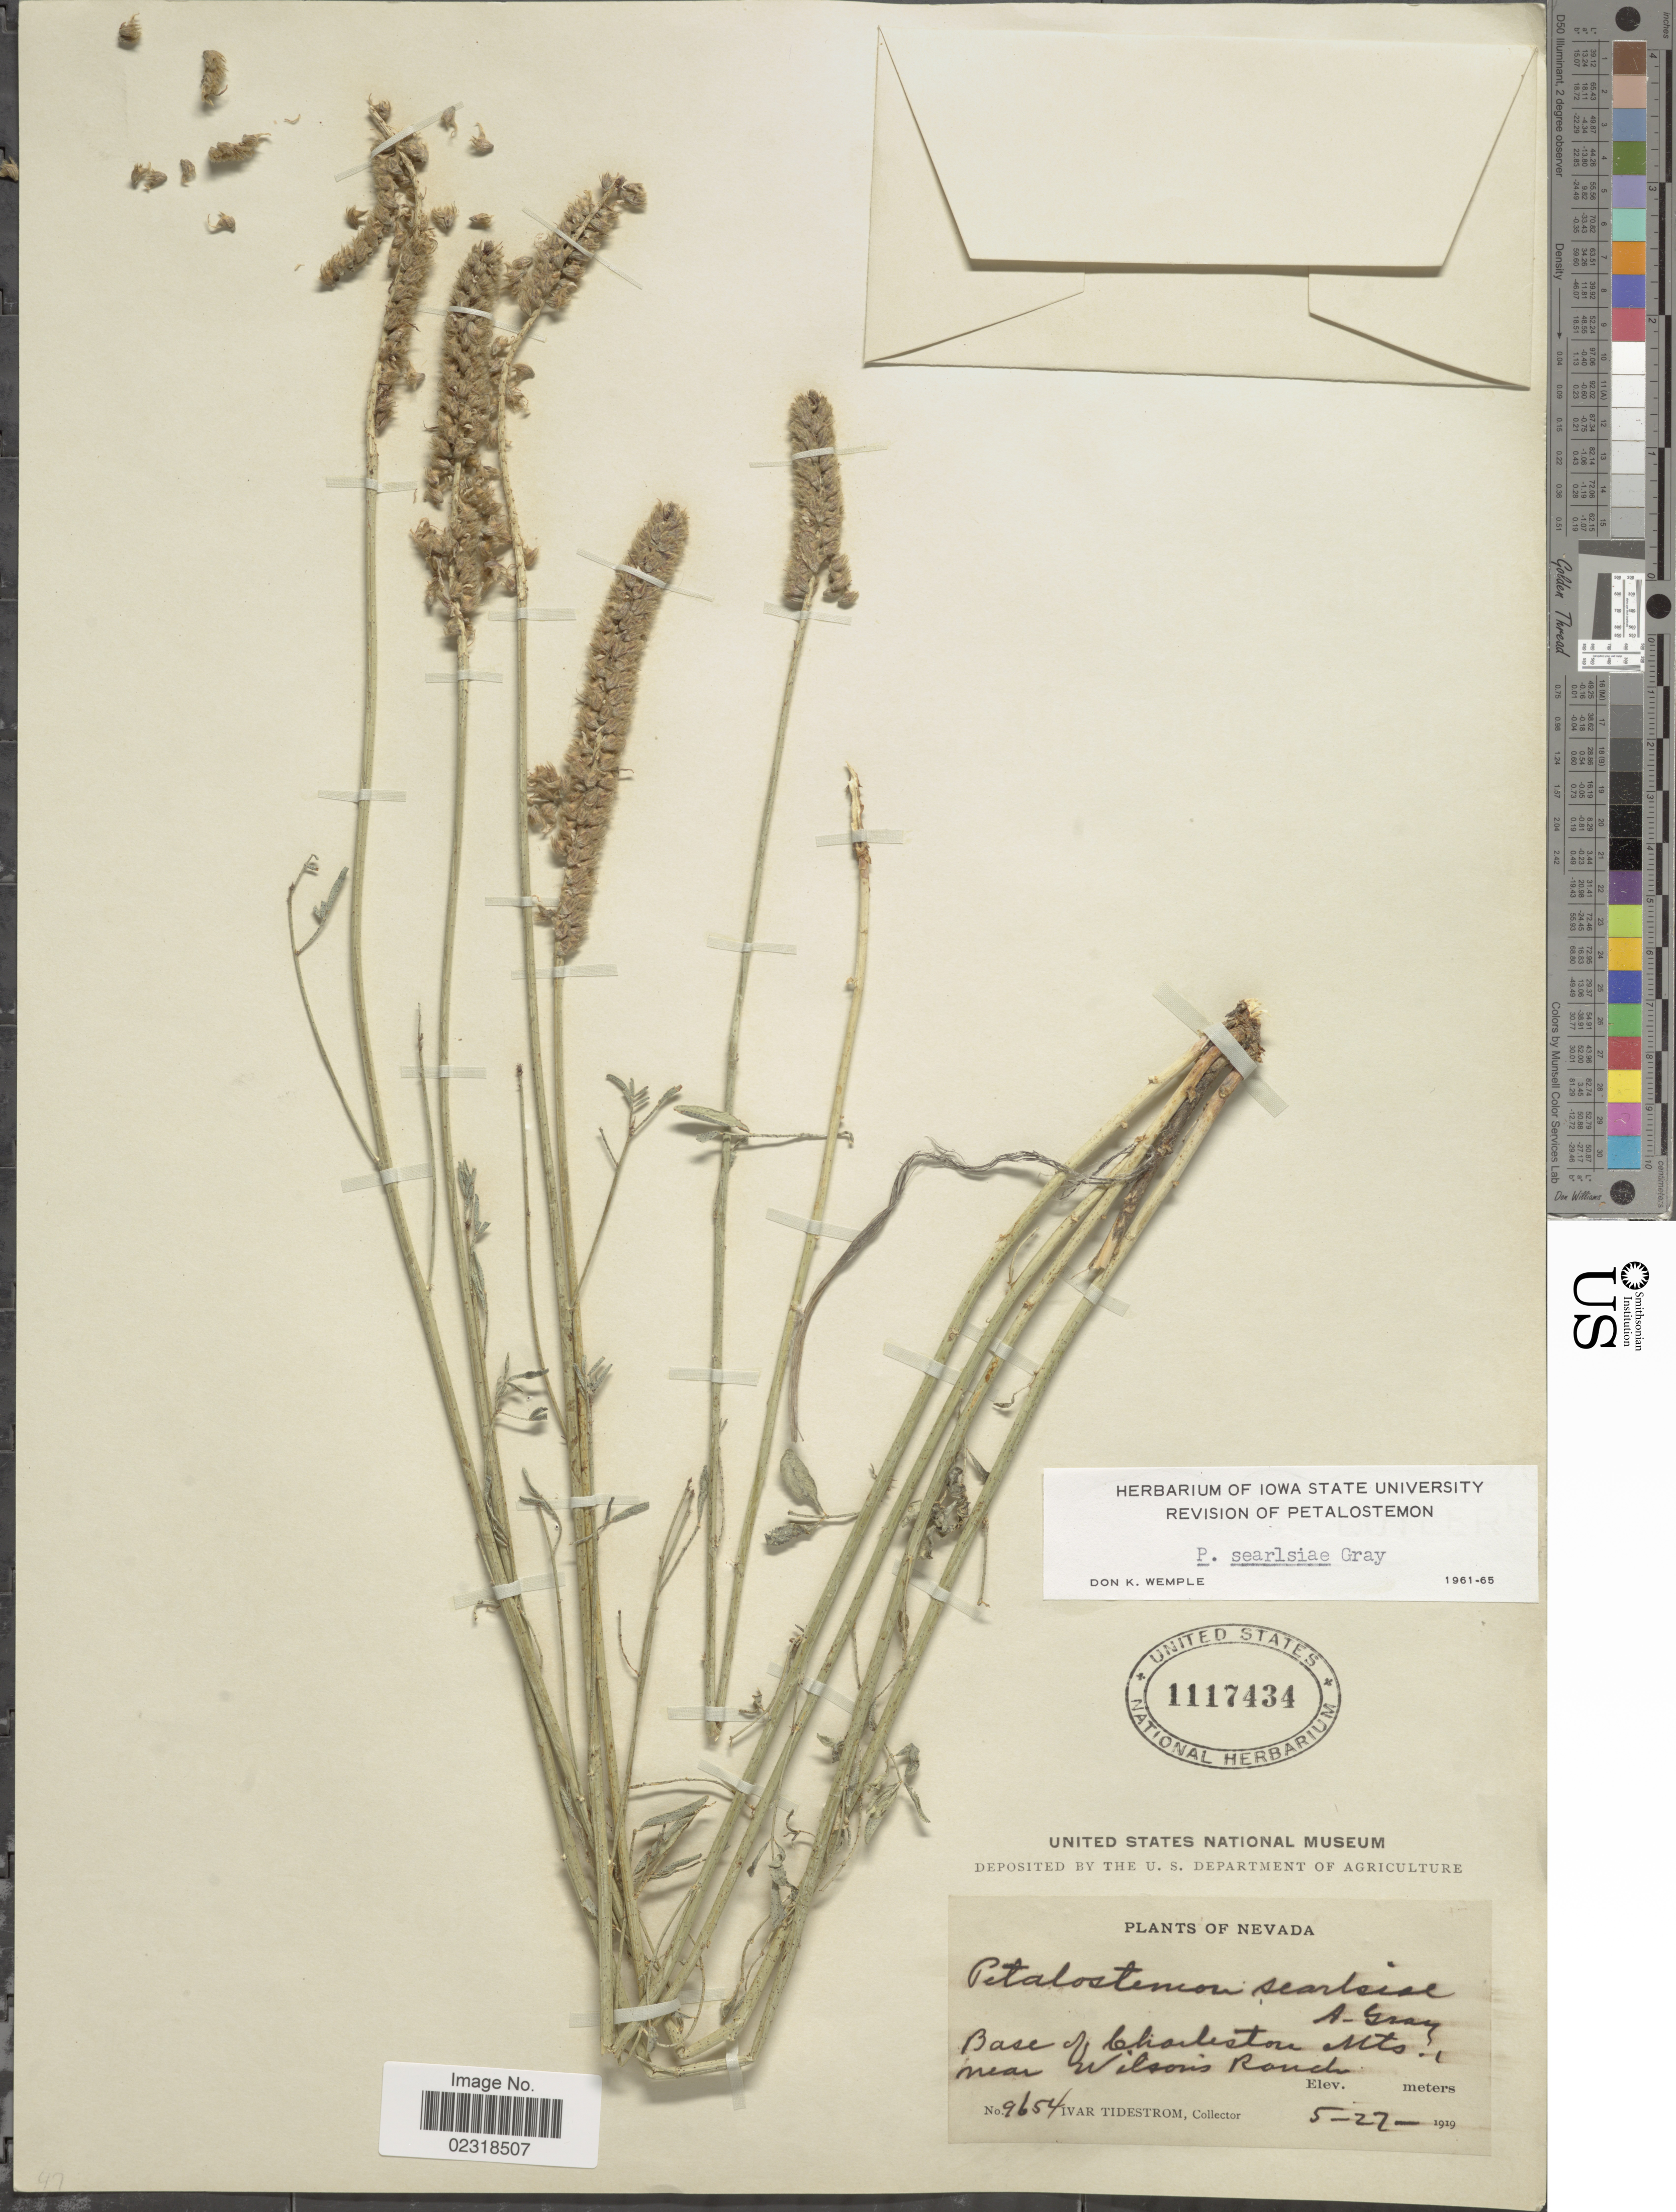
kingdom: Plantae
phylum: Tracheophyta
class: Magnoliopsida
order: Fabales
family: Fabaceae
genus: Dalea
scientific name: Dalea searlsiae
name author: (A. Gray) Barneby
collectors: I. F. Tidestrom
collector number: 9654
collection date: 1919-05-22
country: United States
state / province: Nevada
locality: Base of Charleston Mts., near Wilsons Ranch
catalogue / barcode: US 1117434